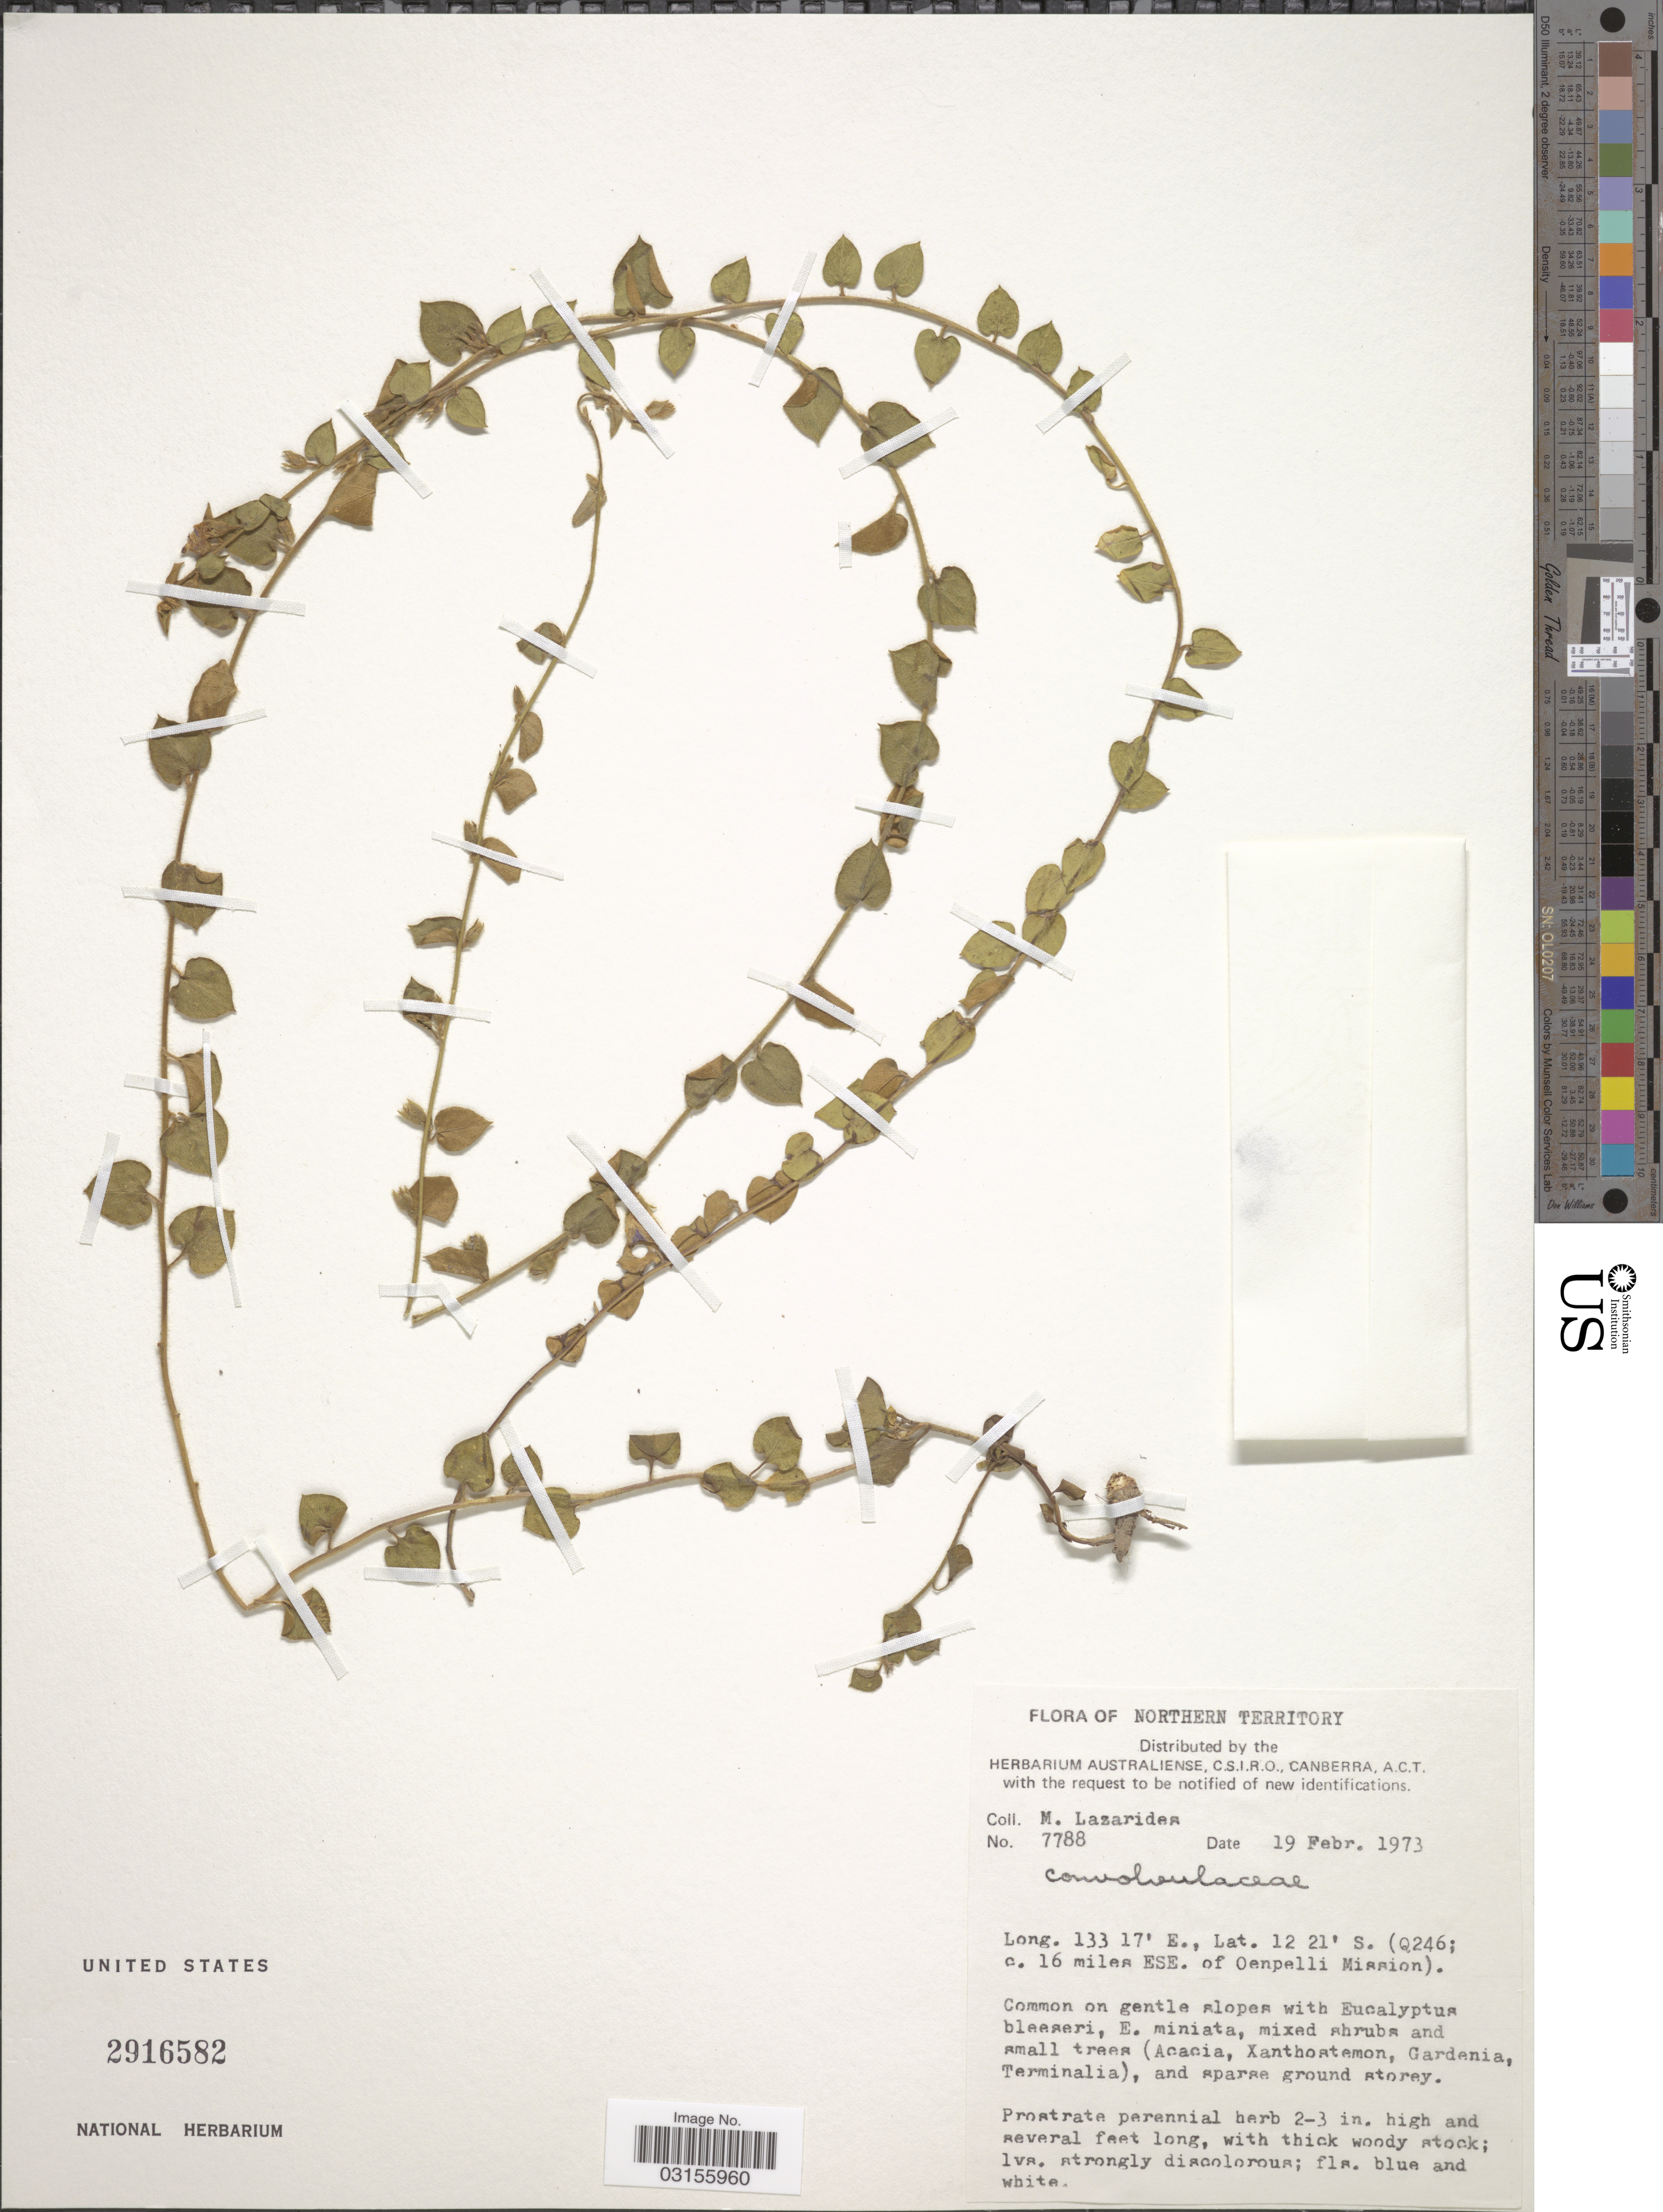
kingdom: Plantae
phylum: Tracheophyta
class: Magnoliopsida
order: Solanales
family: Convolvulaceae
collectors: M. Lazarides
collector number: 7788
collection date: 1973-02-19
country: Australia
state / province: Northern Territory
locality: (Q246; c. 16 miles ESE. of Oenpelli Mission).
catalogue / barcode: US 2916582